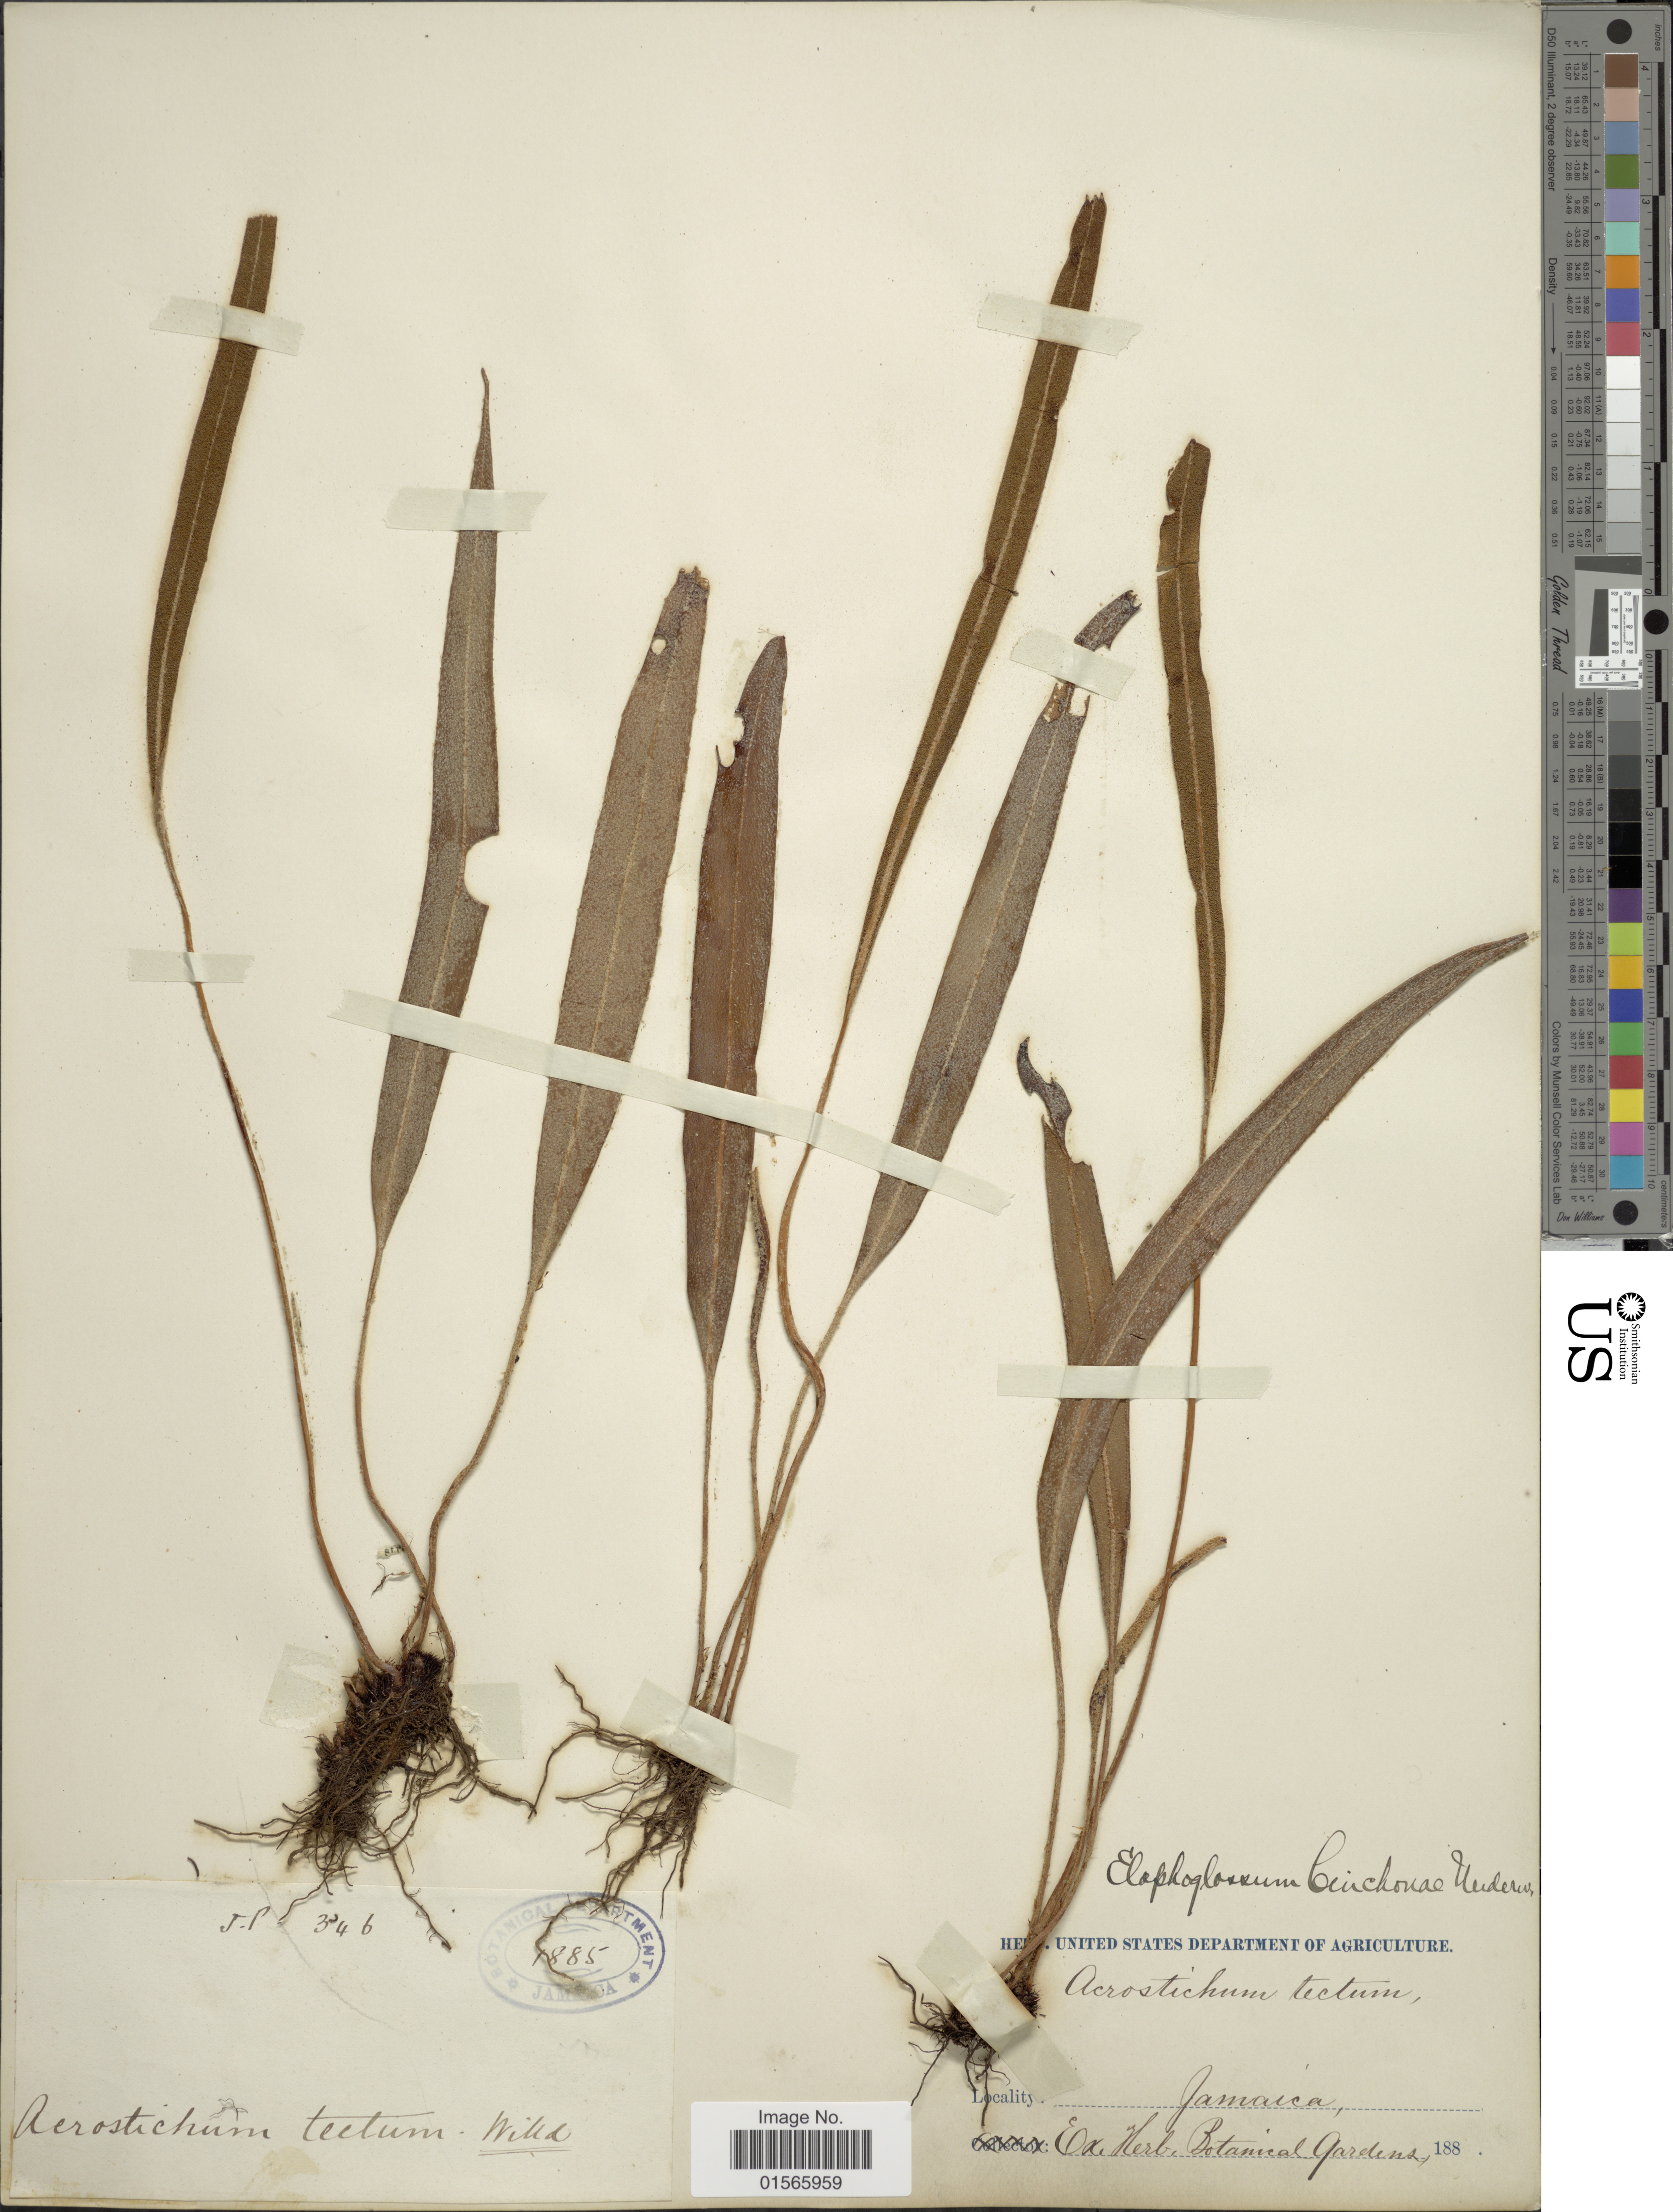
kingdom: Plantae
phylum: Tracheophyta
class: Polypodiopsida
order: Polypodiales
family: Dryopteridaceae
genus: Elaphoglossum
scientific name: Elaphoglossum tectum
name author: (Humb. & Bonpl.) Moore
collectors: ex herb. Bot. Gard.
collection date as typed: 188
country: Jamaica